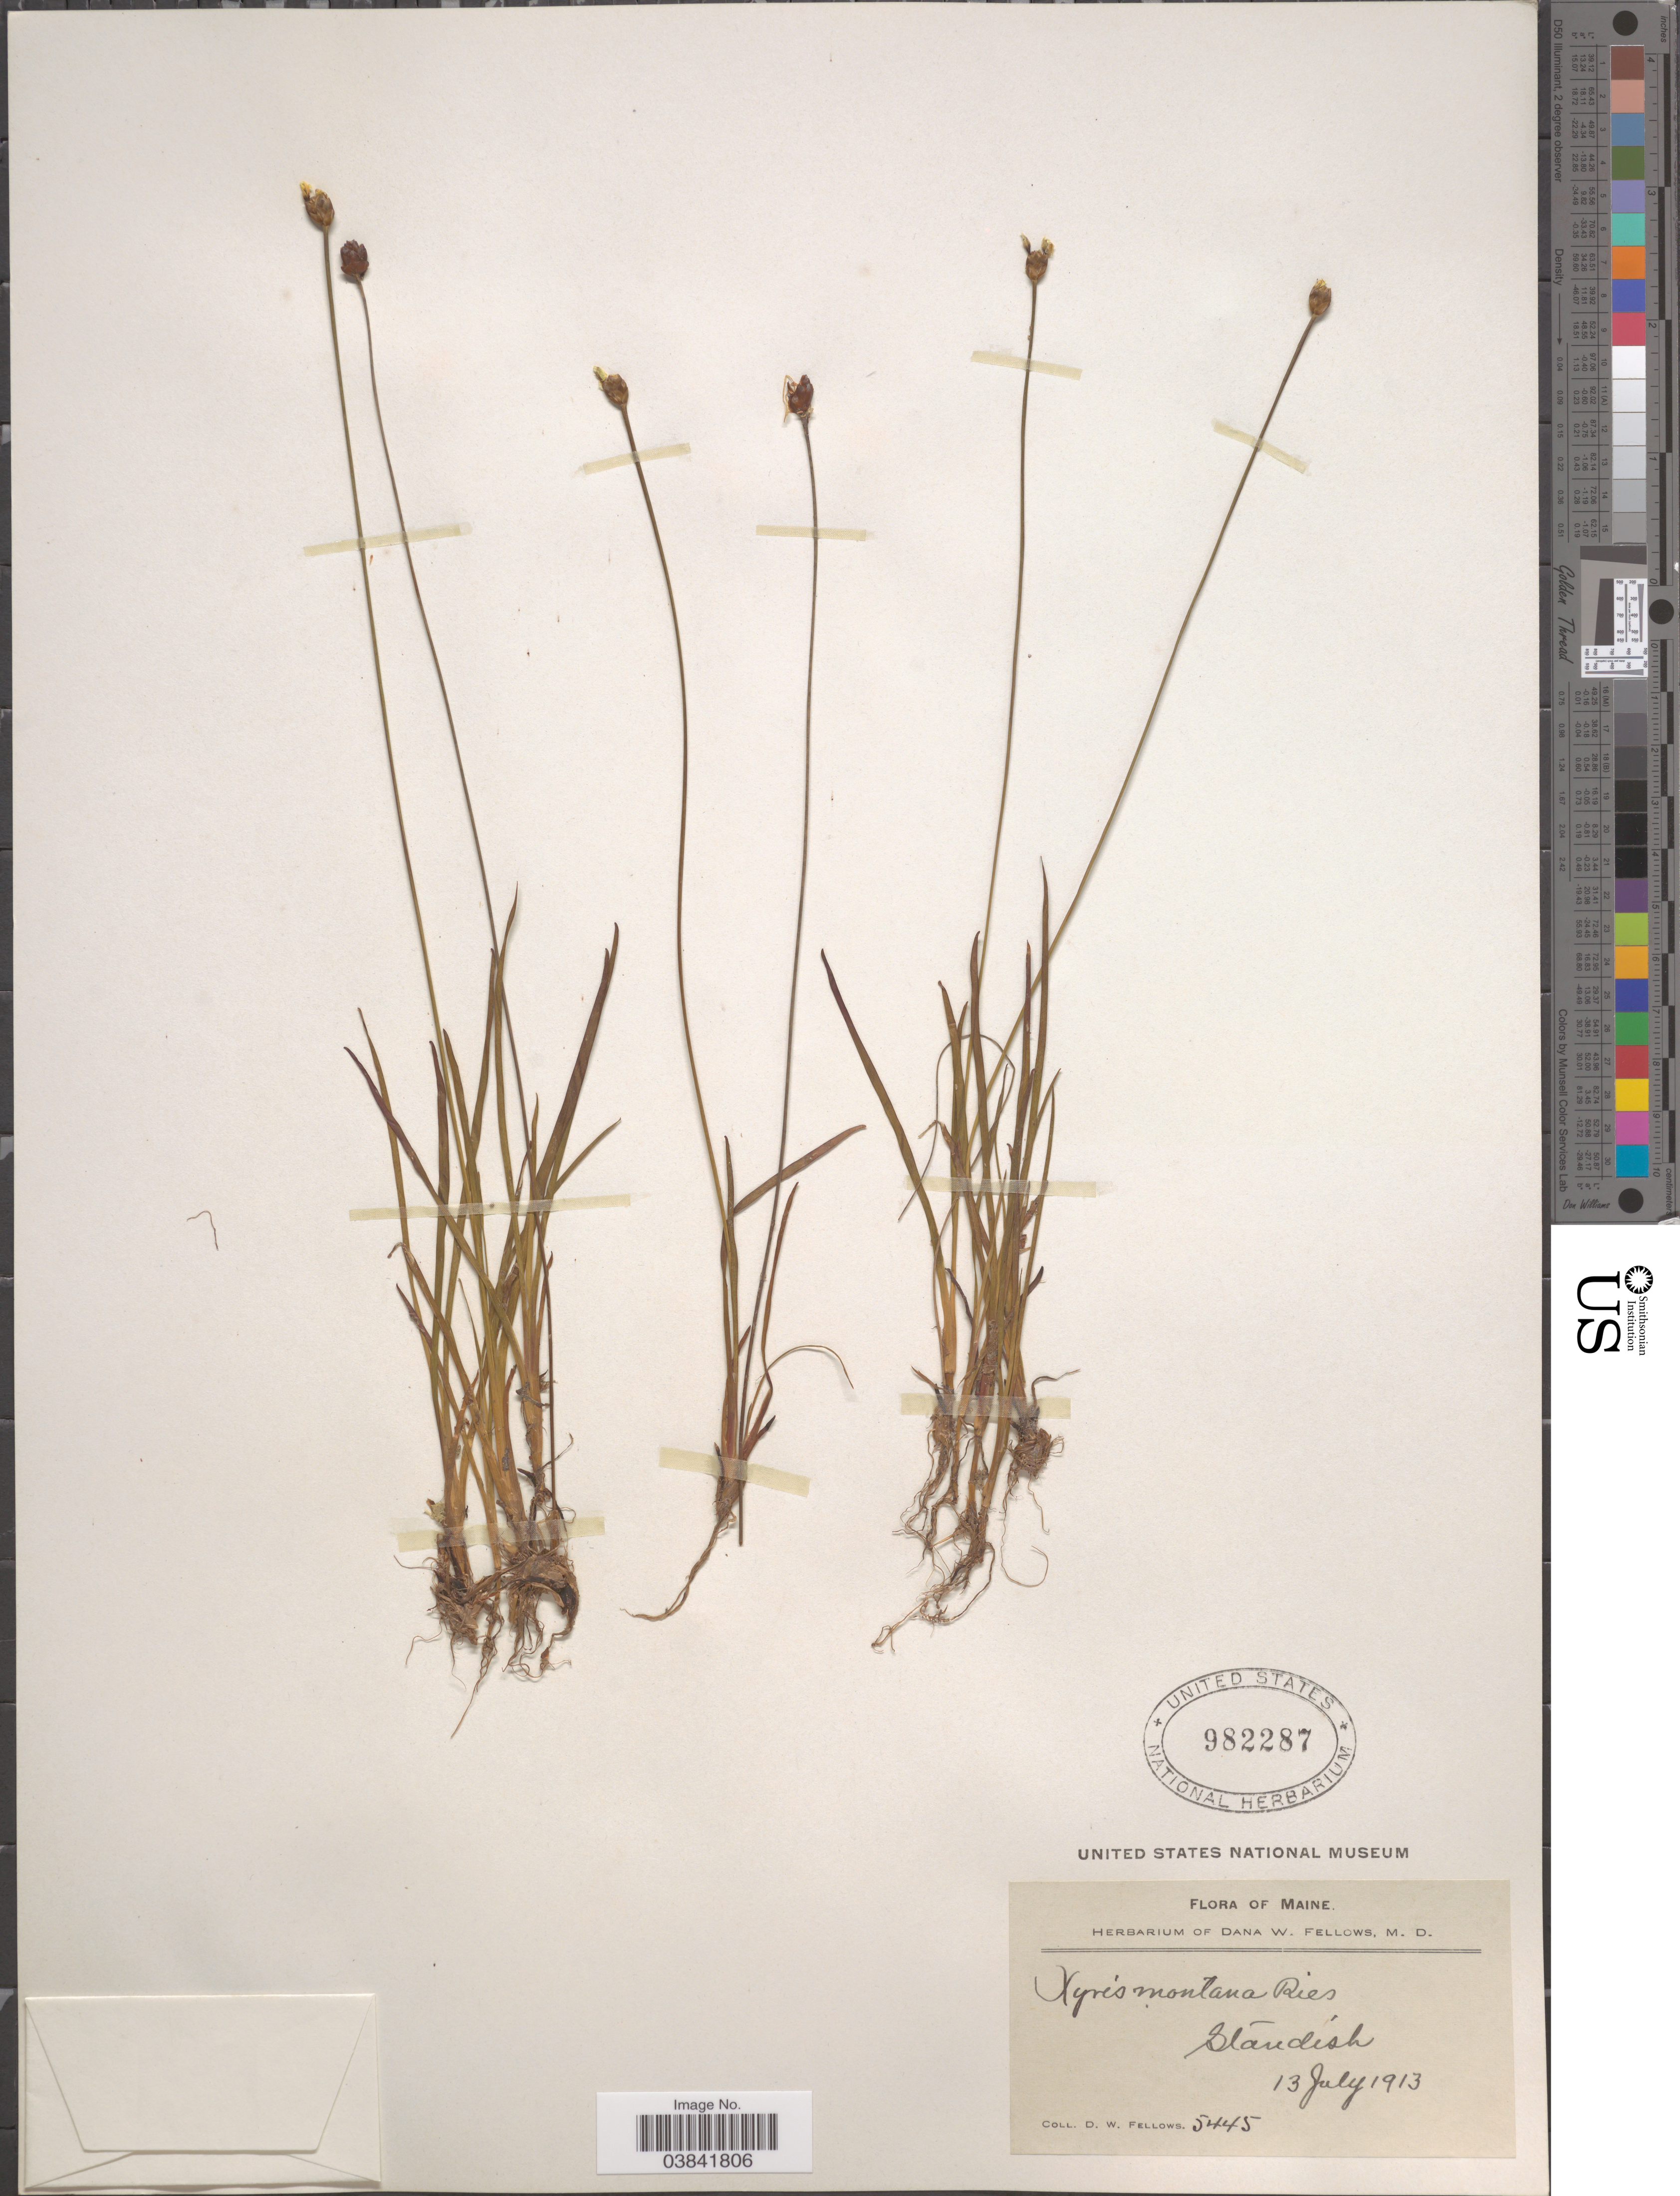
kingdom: Plantae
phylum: Tracheophyta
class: Liliopsida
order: Poales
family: Xyridaceae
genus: Xyris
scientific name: Xyris montana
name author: Ries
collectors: D. W. Fellows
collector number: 5445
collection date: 1913-07-13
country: United States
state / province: Maine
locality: Standish.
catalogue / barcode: US 982287